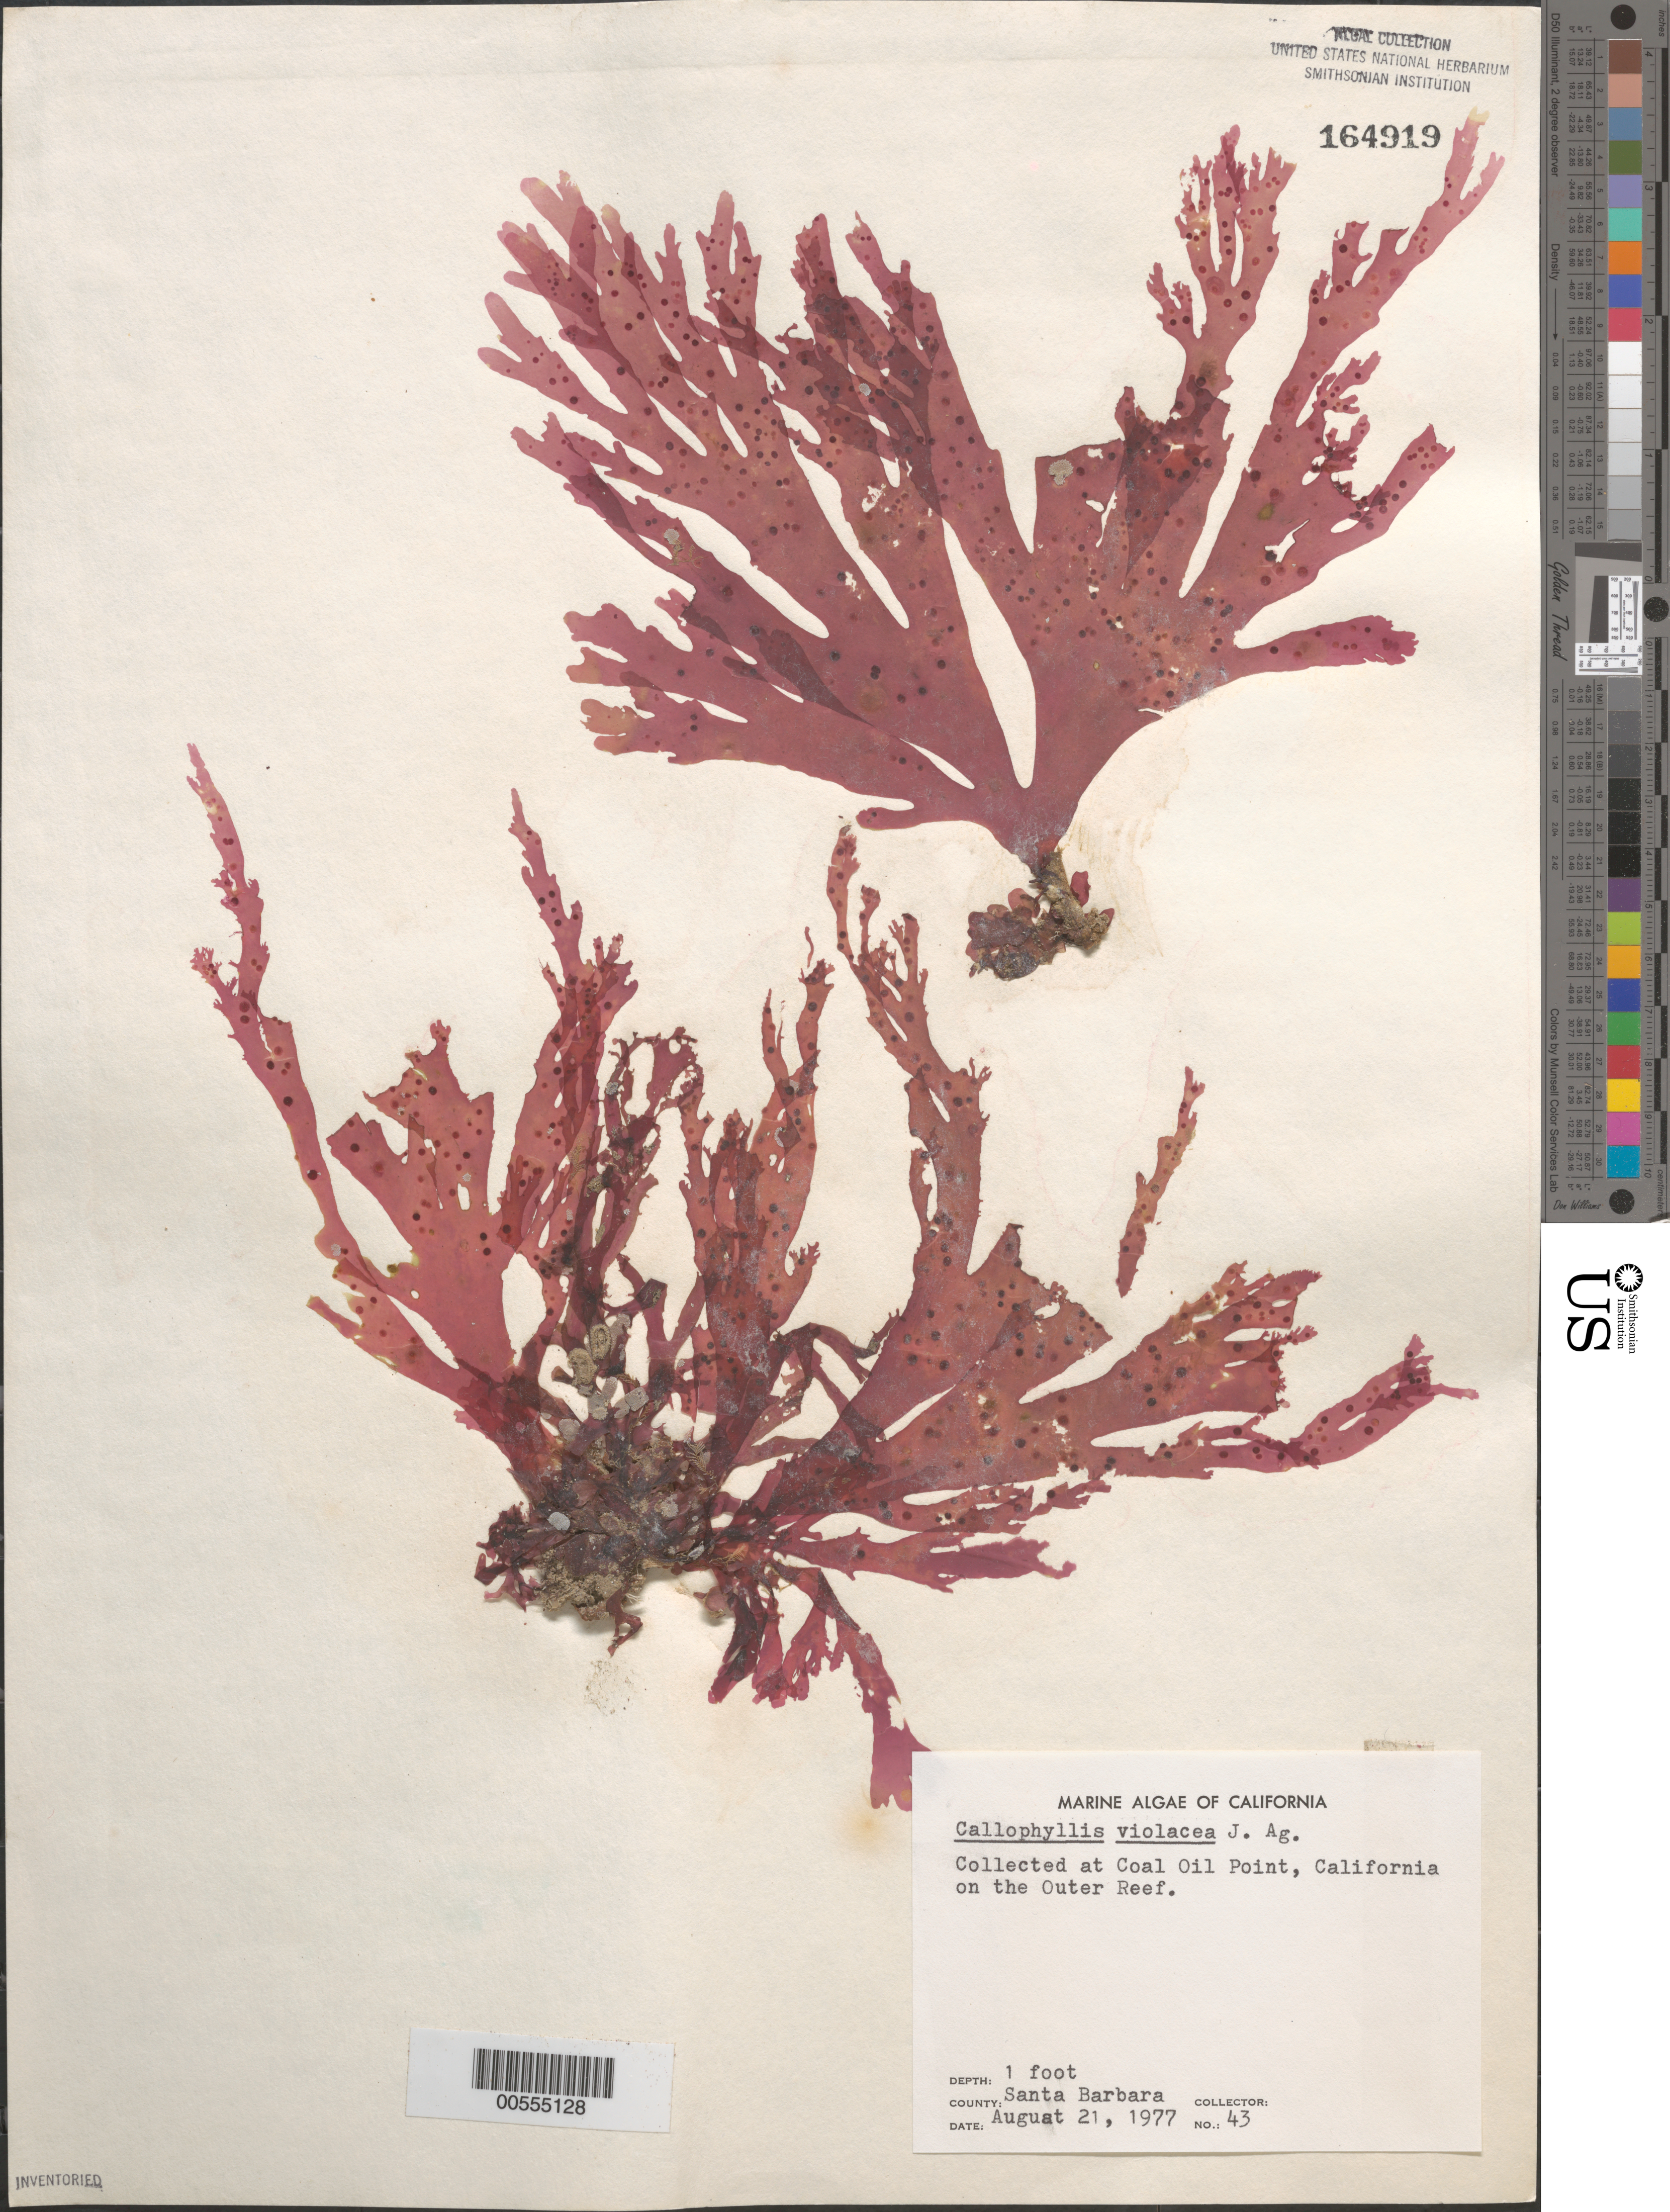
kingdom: Plantae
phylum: Rhodophyta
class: Florideophyceae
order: Gigartinales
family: Kallymeniaceae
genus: Callophyllis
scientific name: Callophyllis violacea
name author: J. Agardh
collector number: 43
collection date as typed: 21 Aug 1977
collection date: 1977-08-21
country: United States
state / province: California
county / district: Santa Barbara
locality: Coal Oil Point, outer reef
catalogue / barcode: US 164919